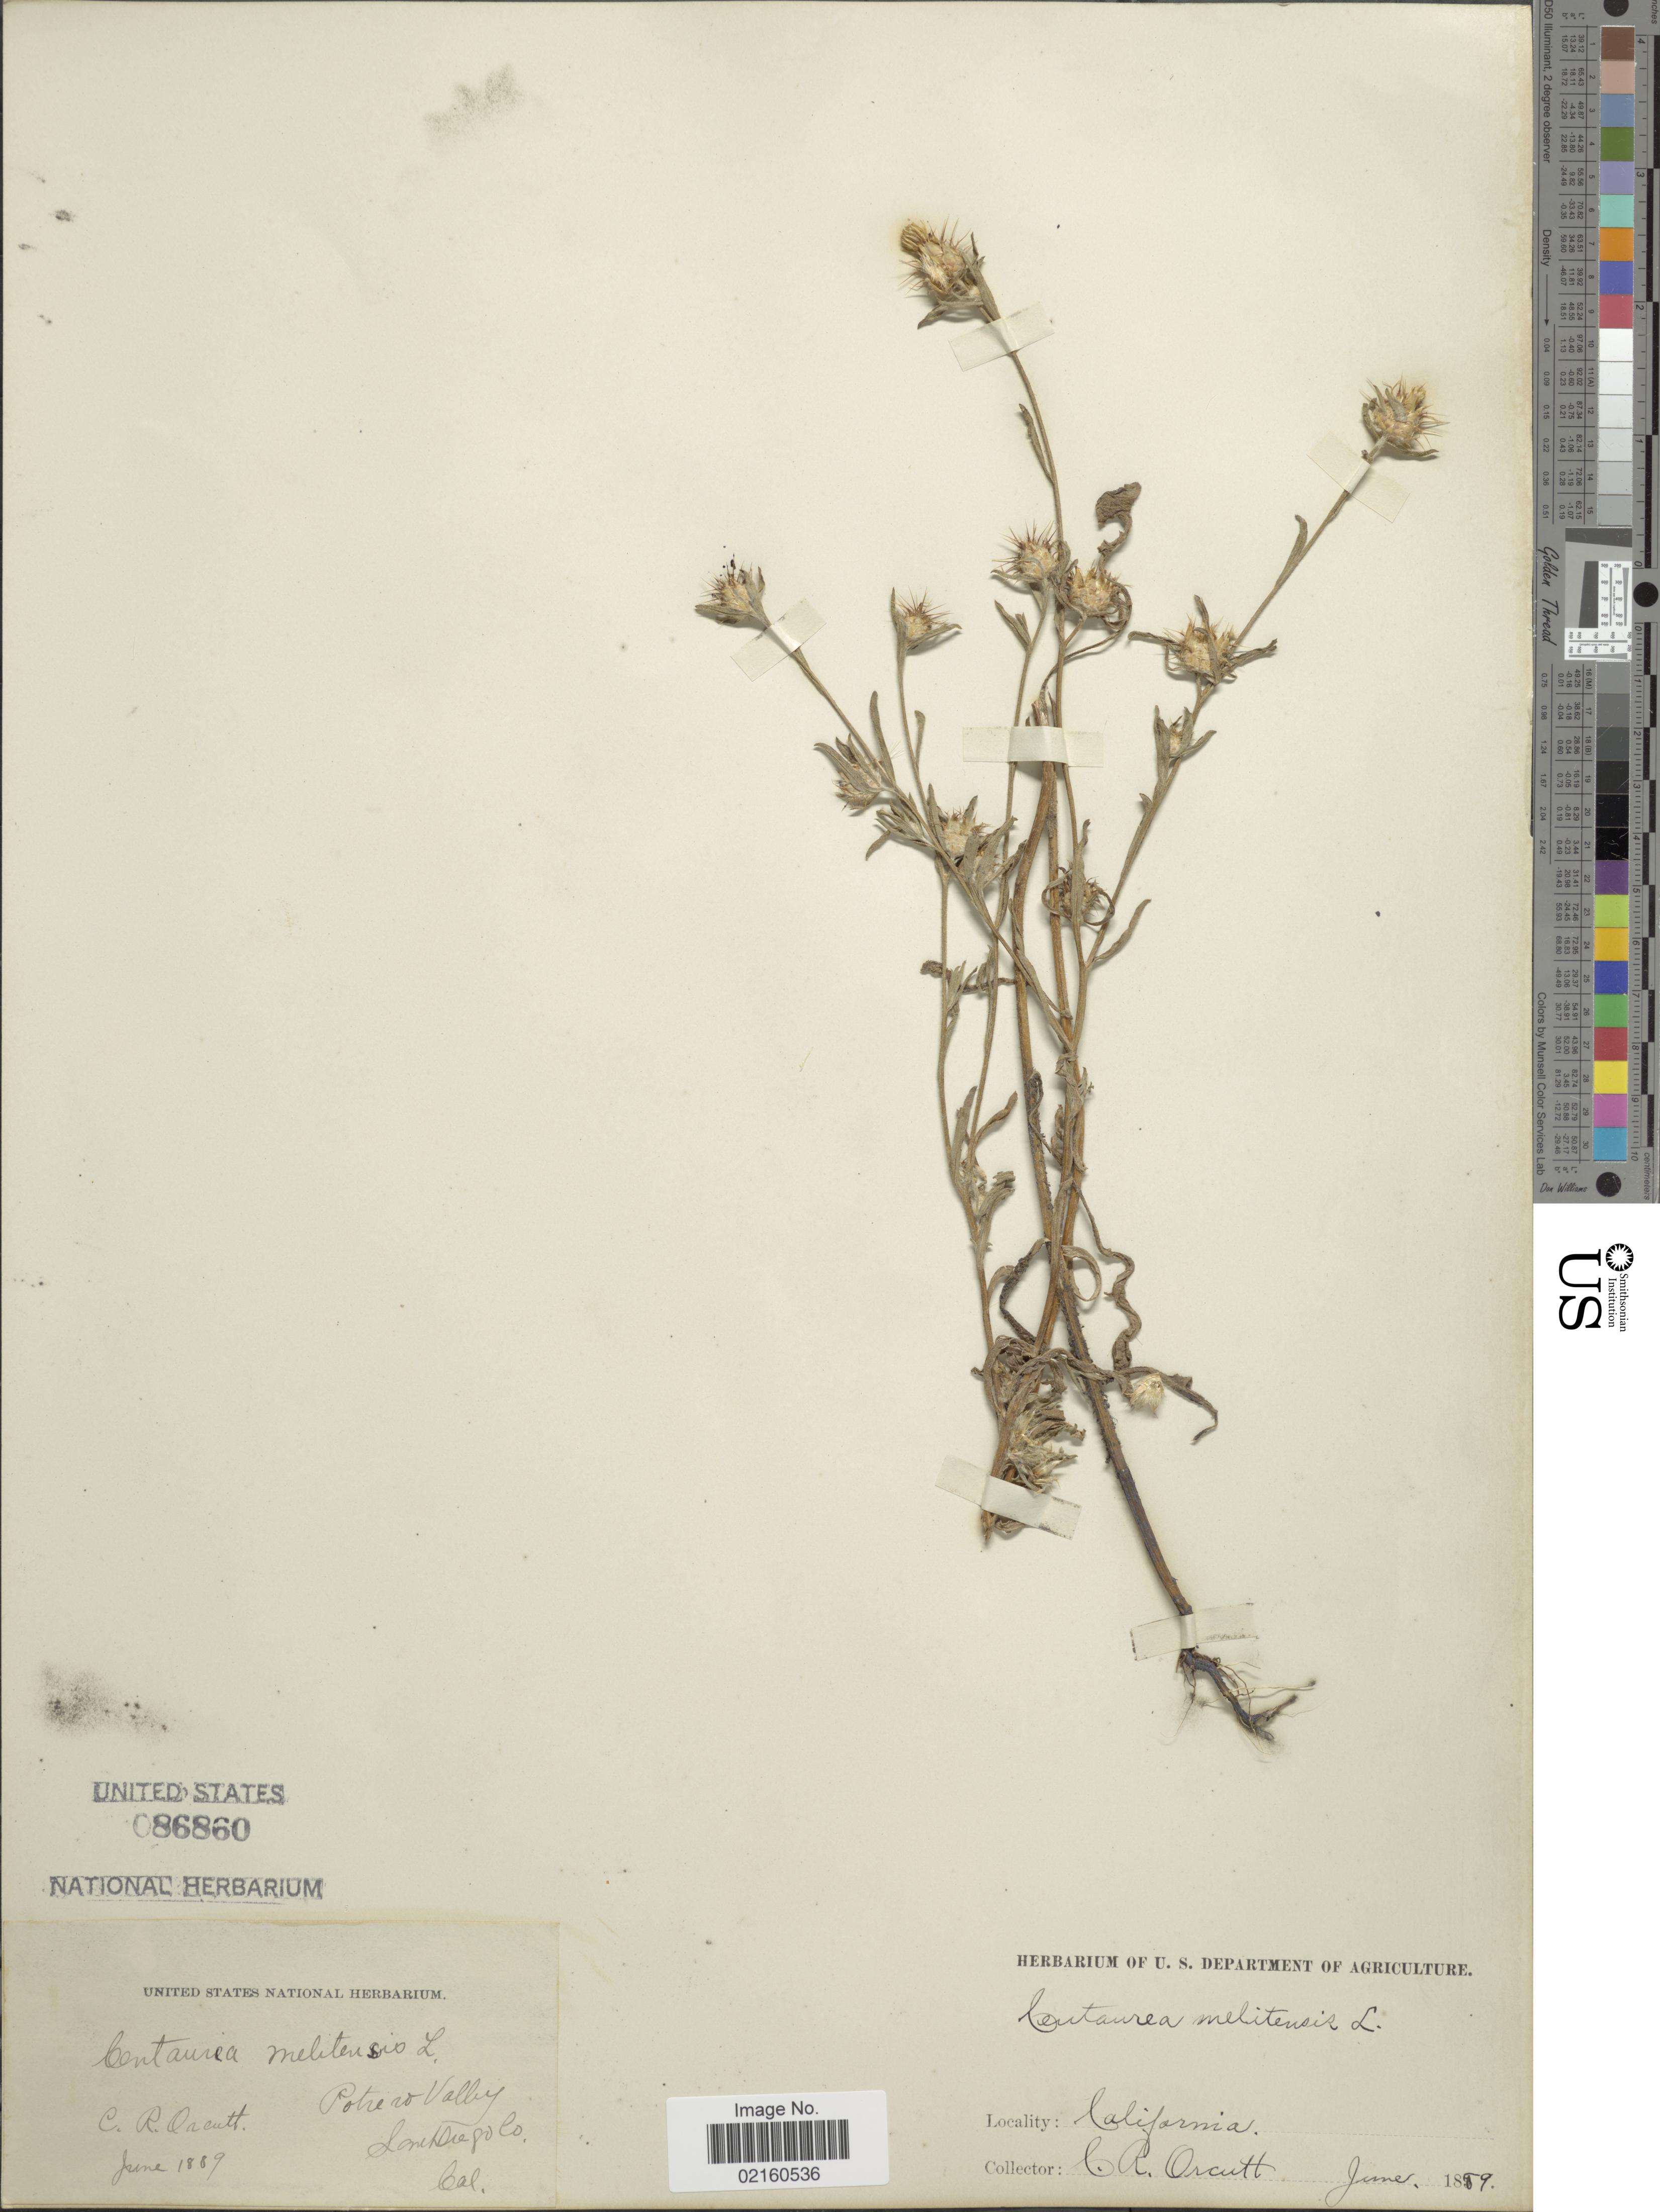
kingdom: Plantae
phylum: Tracheophyta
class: Magnoliopsida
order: Asterales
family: Asteraceae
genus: Centaurea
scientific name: Centaurea melitensis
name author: L.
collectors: C. R. Orcutt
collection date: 1889-06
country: United States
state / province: California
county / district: San Diego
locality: Potrero Valley, San Diego Co.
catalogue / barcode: US 86860